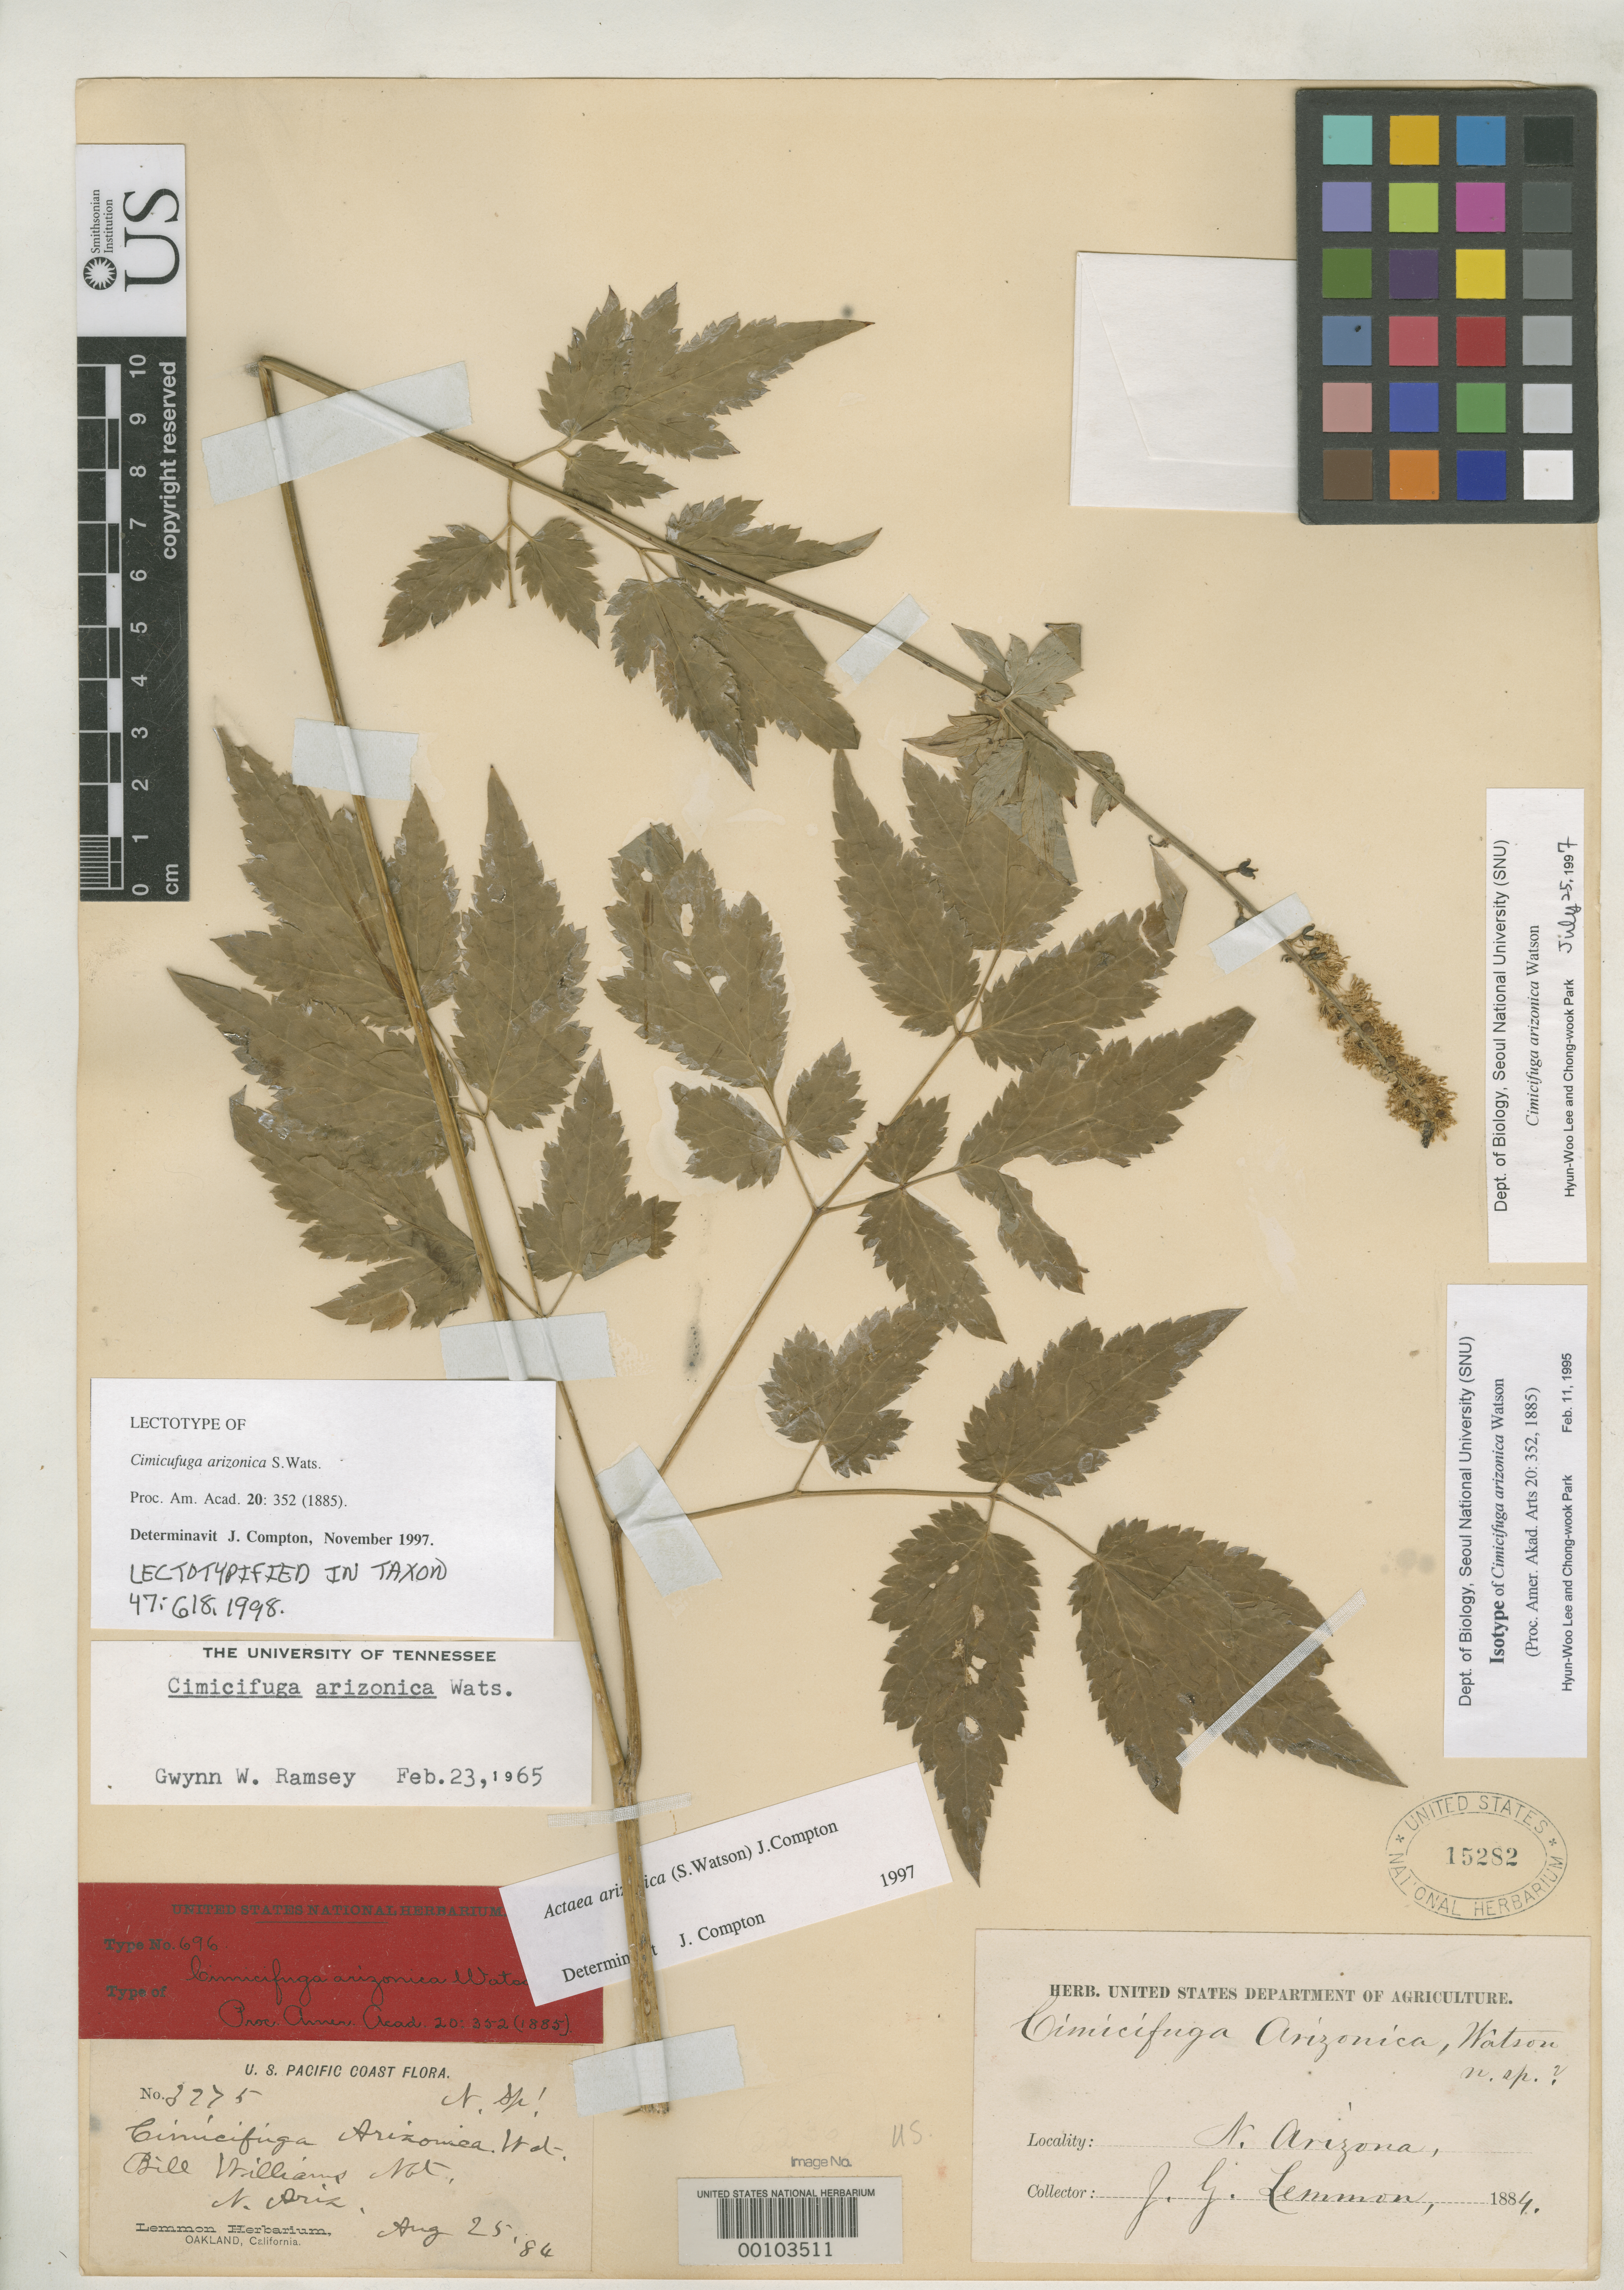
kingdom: Plantae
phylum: Tracheophyta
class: Magnoliopsida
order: Ranunculales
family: Ranunculaceae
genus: Cimicifuga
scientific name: Cimicifuga arizonica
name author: S. Watson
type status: Lectotype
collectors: J. G. Lemmon & J. Lemmon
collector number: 3275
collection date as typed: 25 Aug 1884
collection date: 1884-08-25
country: United States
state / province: Arizona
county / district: Coconino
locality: NE side of Bill Williams Mountain.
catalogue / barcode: US 15282